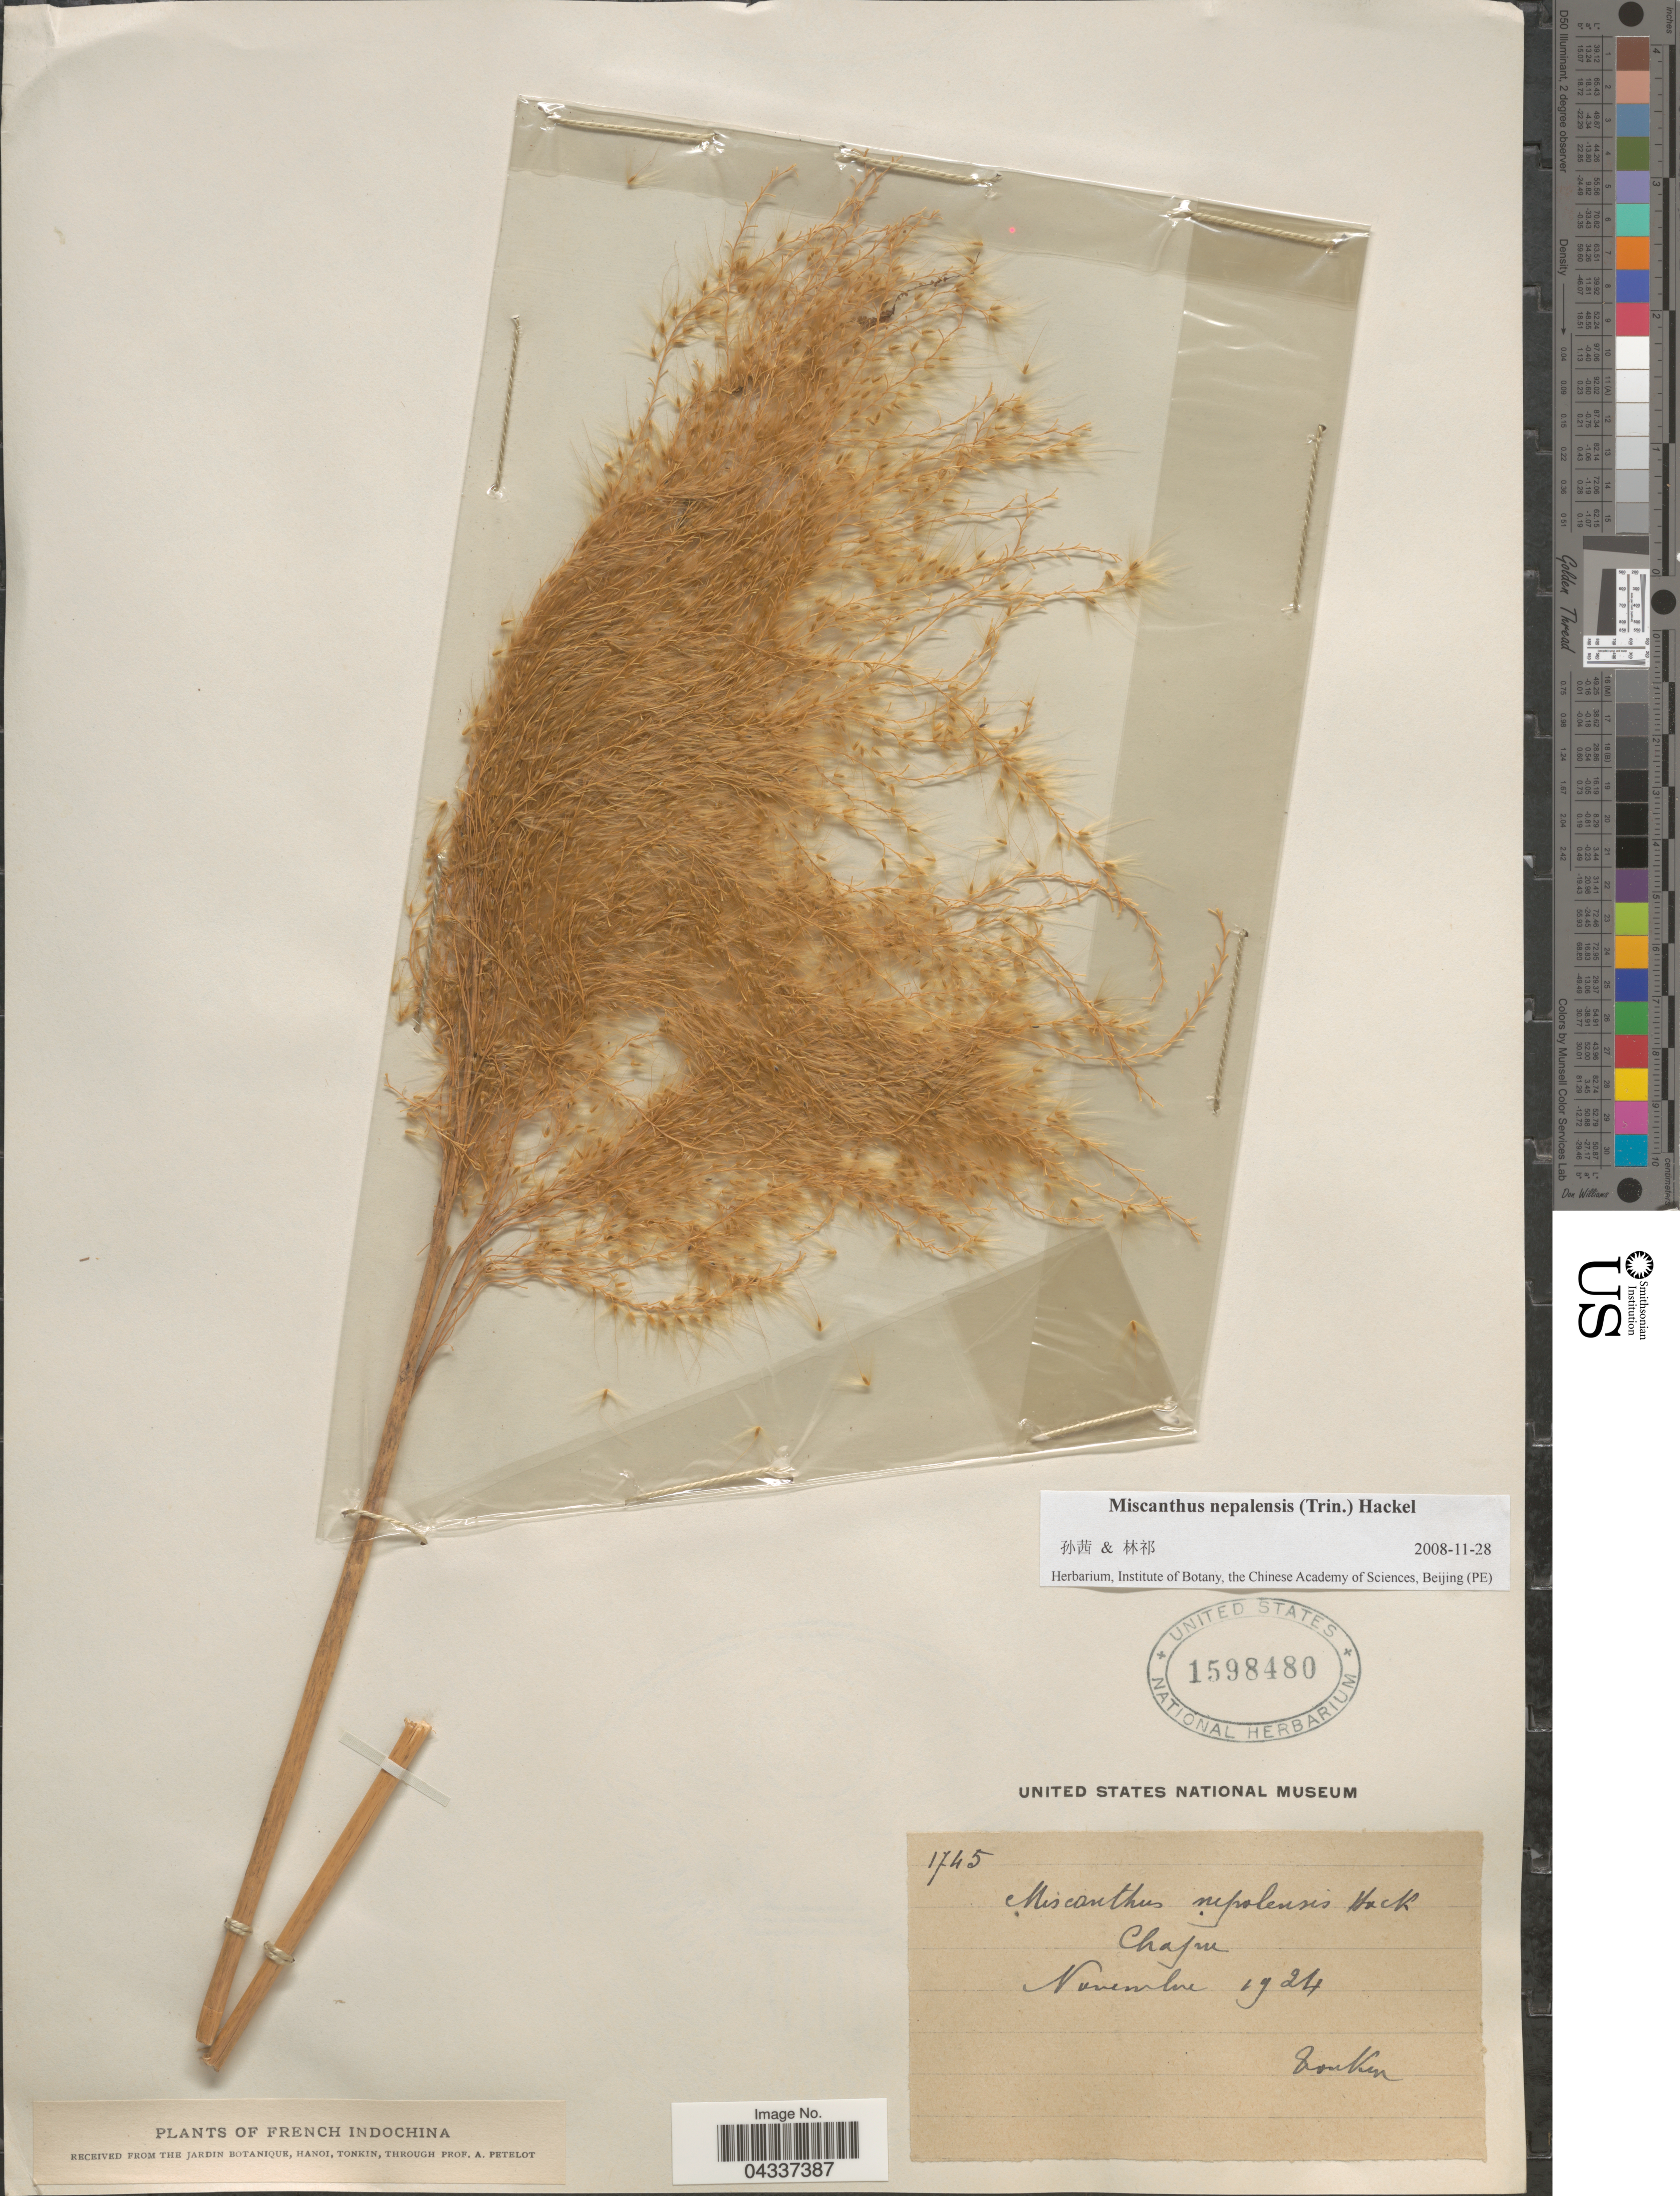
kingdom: Plantae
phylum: Tracheophyta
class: Liliopsida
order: Poales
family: Poaceae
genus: Miscanthus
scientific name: Miscanthus nepalensis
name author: (Trin.) Hack.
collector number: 1745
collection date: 1924-11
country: Vietnam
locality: French Indochina. Chapa. Tonkin.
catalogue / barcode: US 1598480